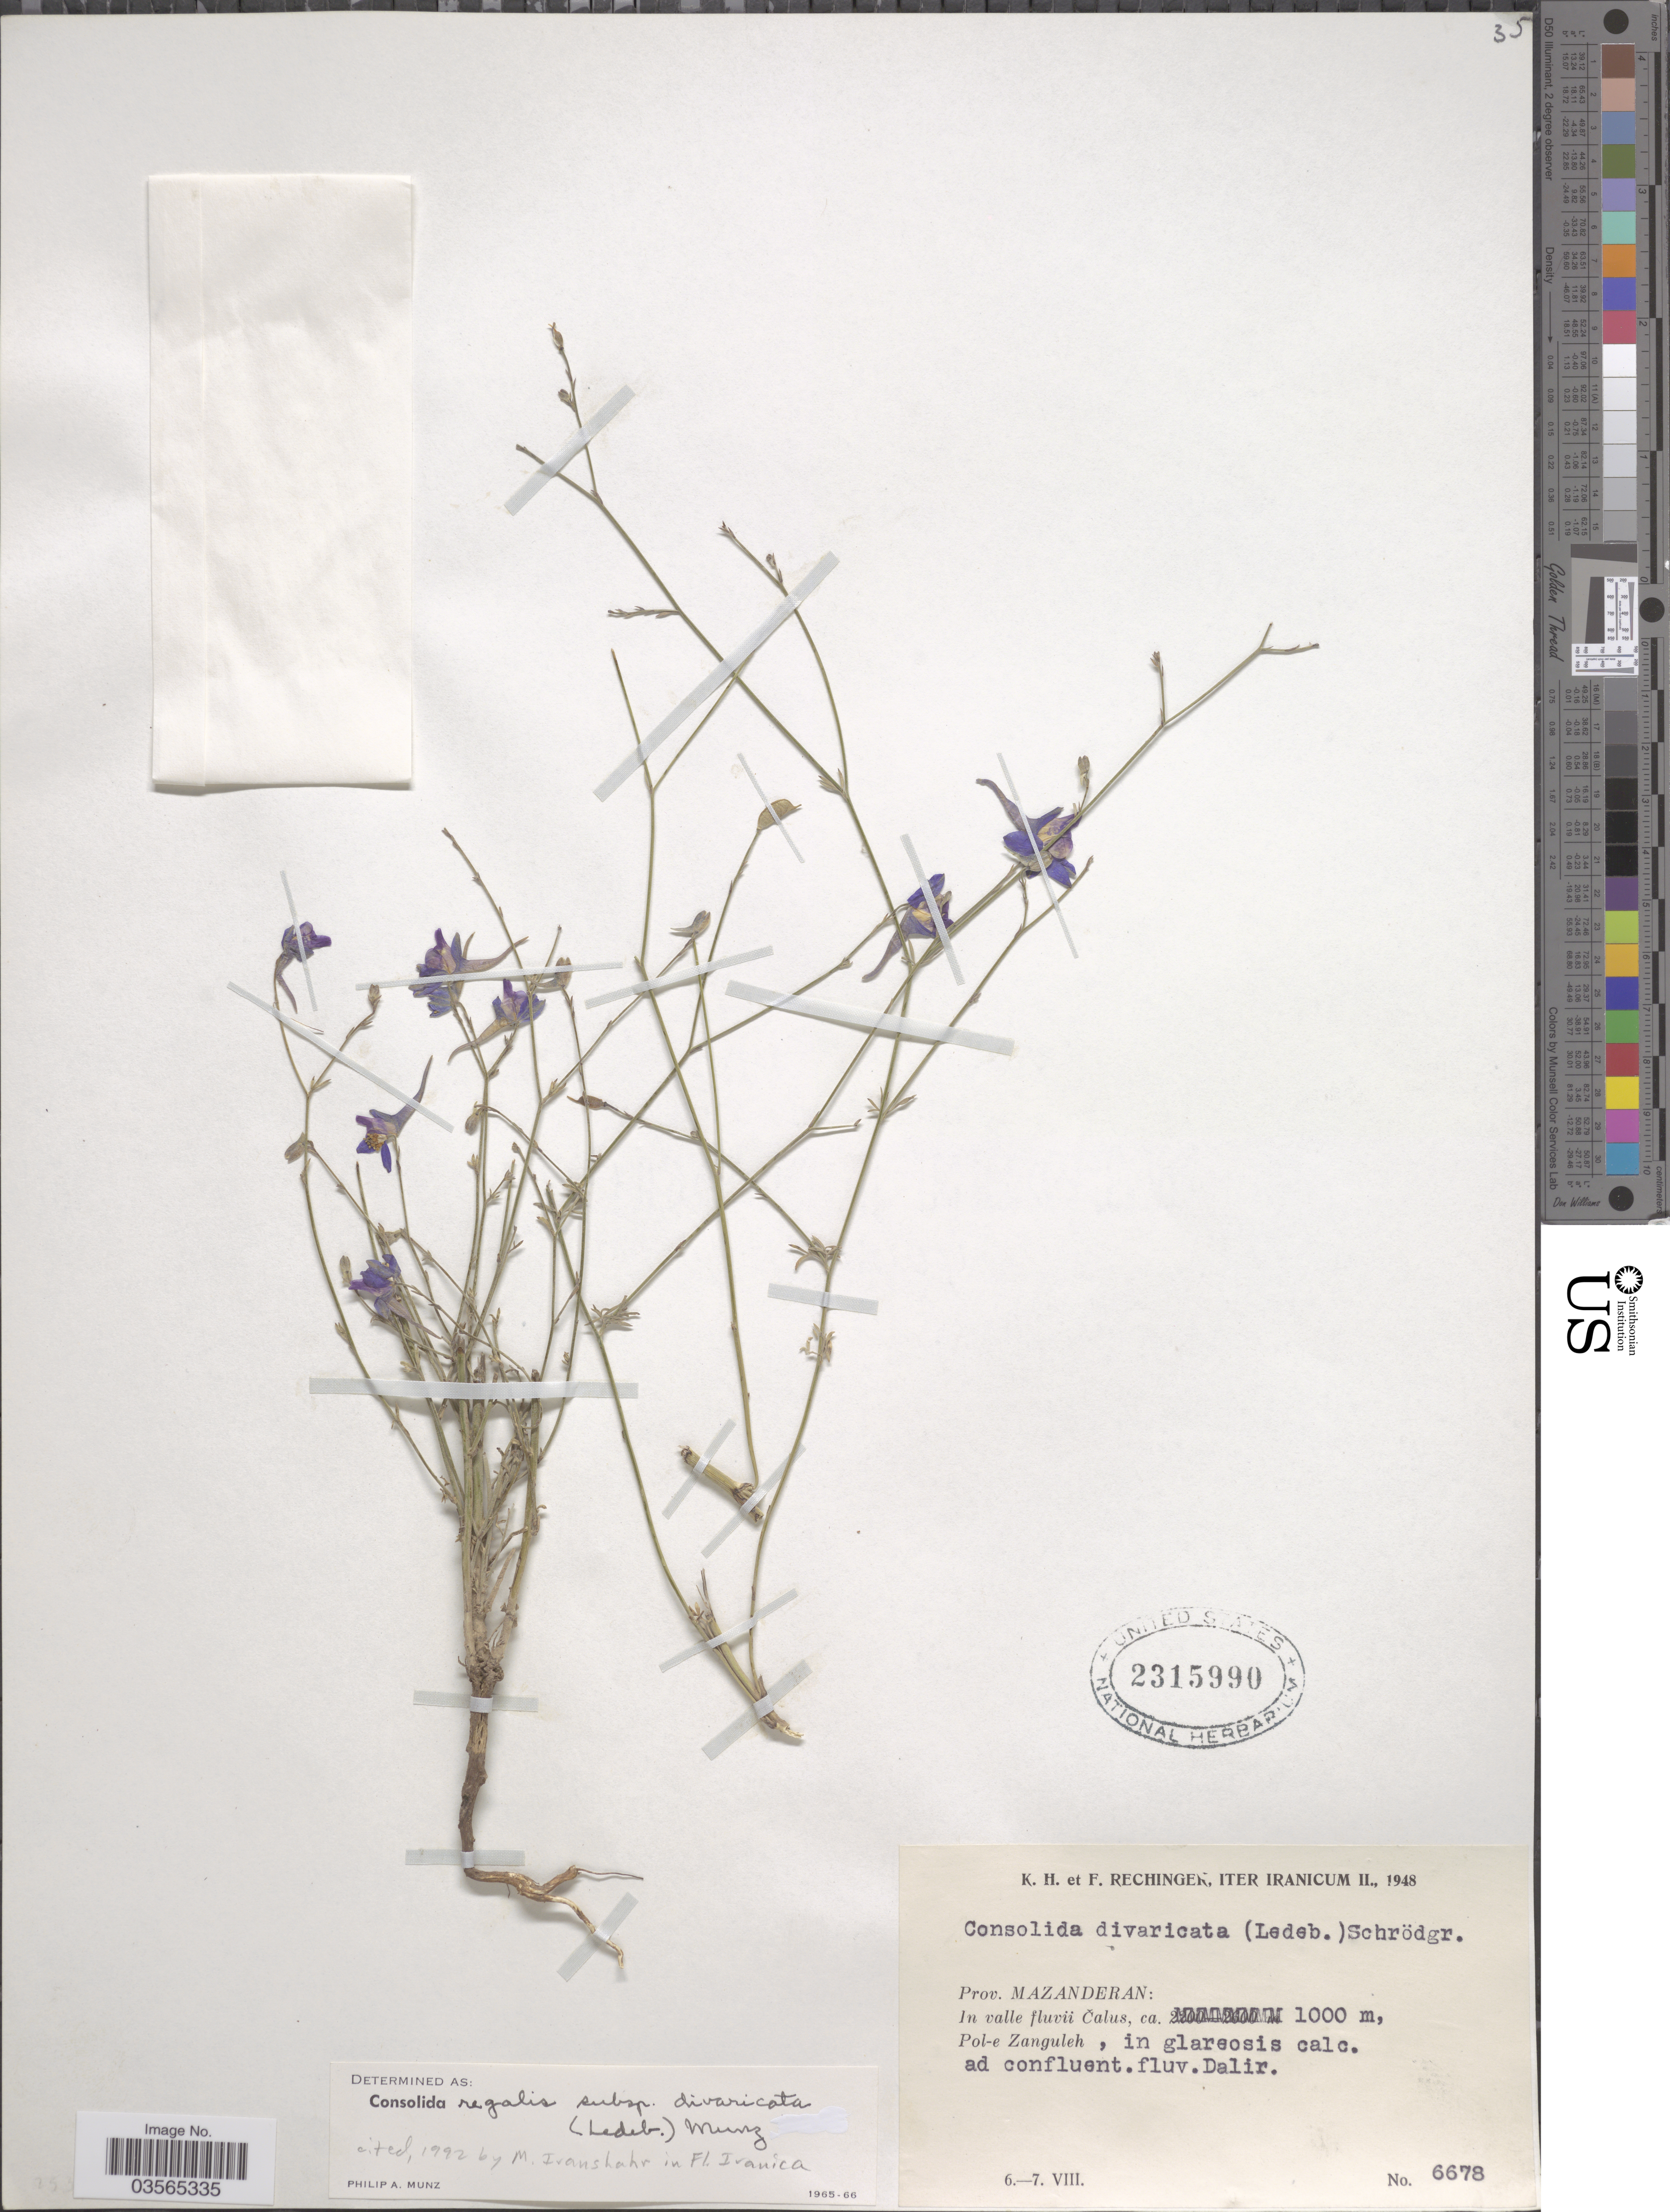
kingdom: Plantae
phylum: Tracheophyta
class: Magnoliopsida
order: Ranunculales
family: Ranunculaceae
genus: Delphinium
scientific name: Delphinium divaricatum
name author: Ledeb.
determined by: Strong, Mark T., (BOT), Smithsonian Institution - National Museum of Natural History (UNITED STATES)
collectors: K. H. Rechinger & F. Rechinger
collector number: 6678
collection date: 1948-08-06/1948-08-07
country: Iran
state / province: Mazandaran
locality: In valle fluvii Čalus. Pol-e Zanguleh, in glareosis calc. ad confluent. fluv. Dalir.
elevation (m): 1000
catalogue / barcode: US 2315990